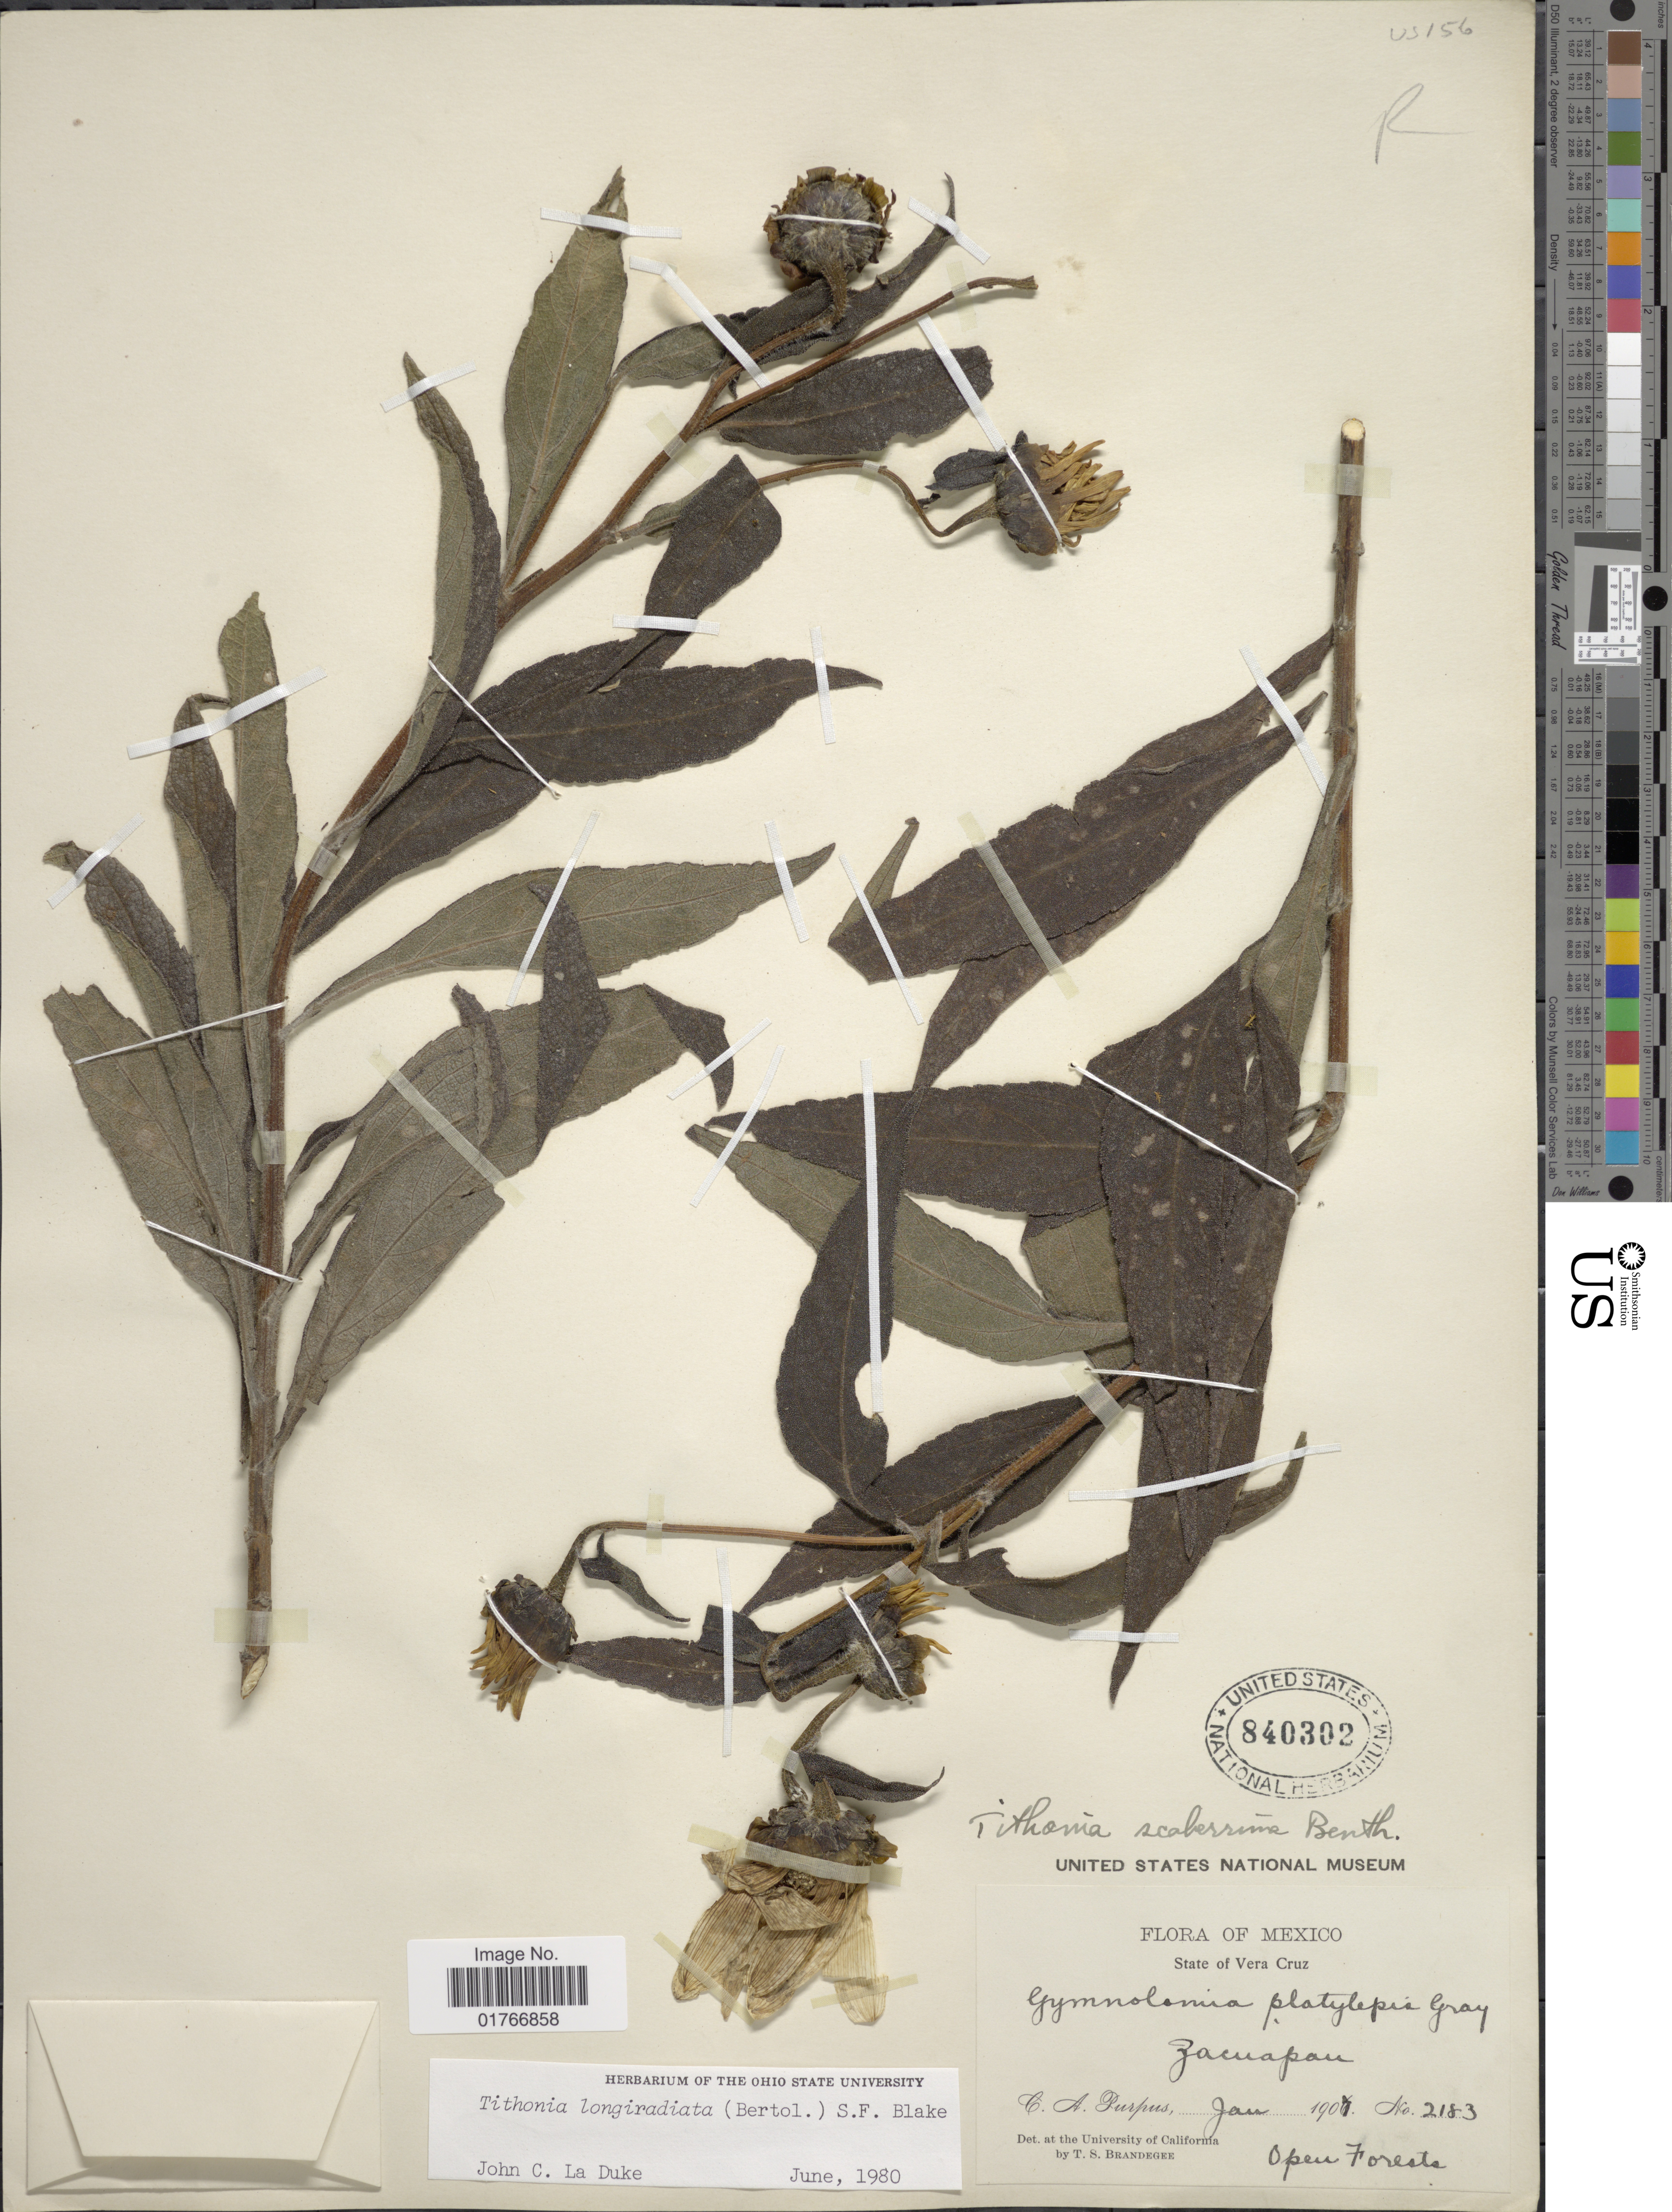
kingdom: Plantae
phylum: Tracheophyta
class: Magnoliopsida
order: Asterales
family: Asteraceae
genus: Tithonia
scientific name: Tithonia longiradiata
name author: (Bertol.) S.F. Blake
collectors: C. A. Purpus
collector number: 2183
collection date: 1907-01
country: Mexico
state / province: Veracruz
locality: State of Vera Cruz, Zacuapan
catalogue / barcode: US 840302